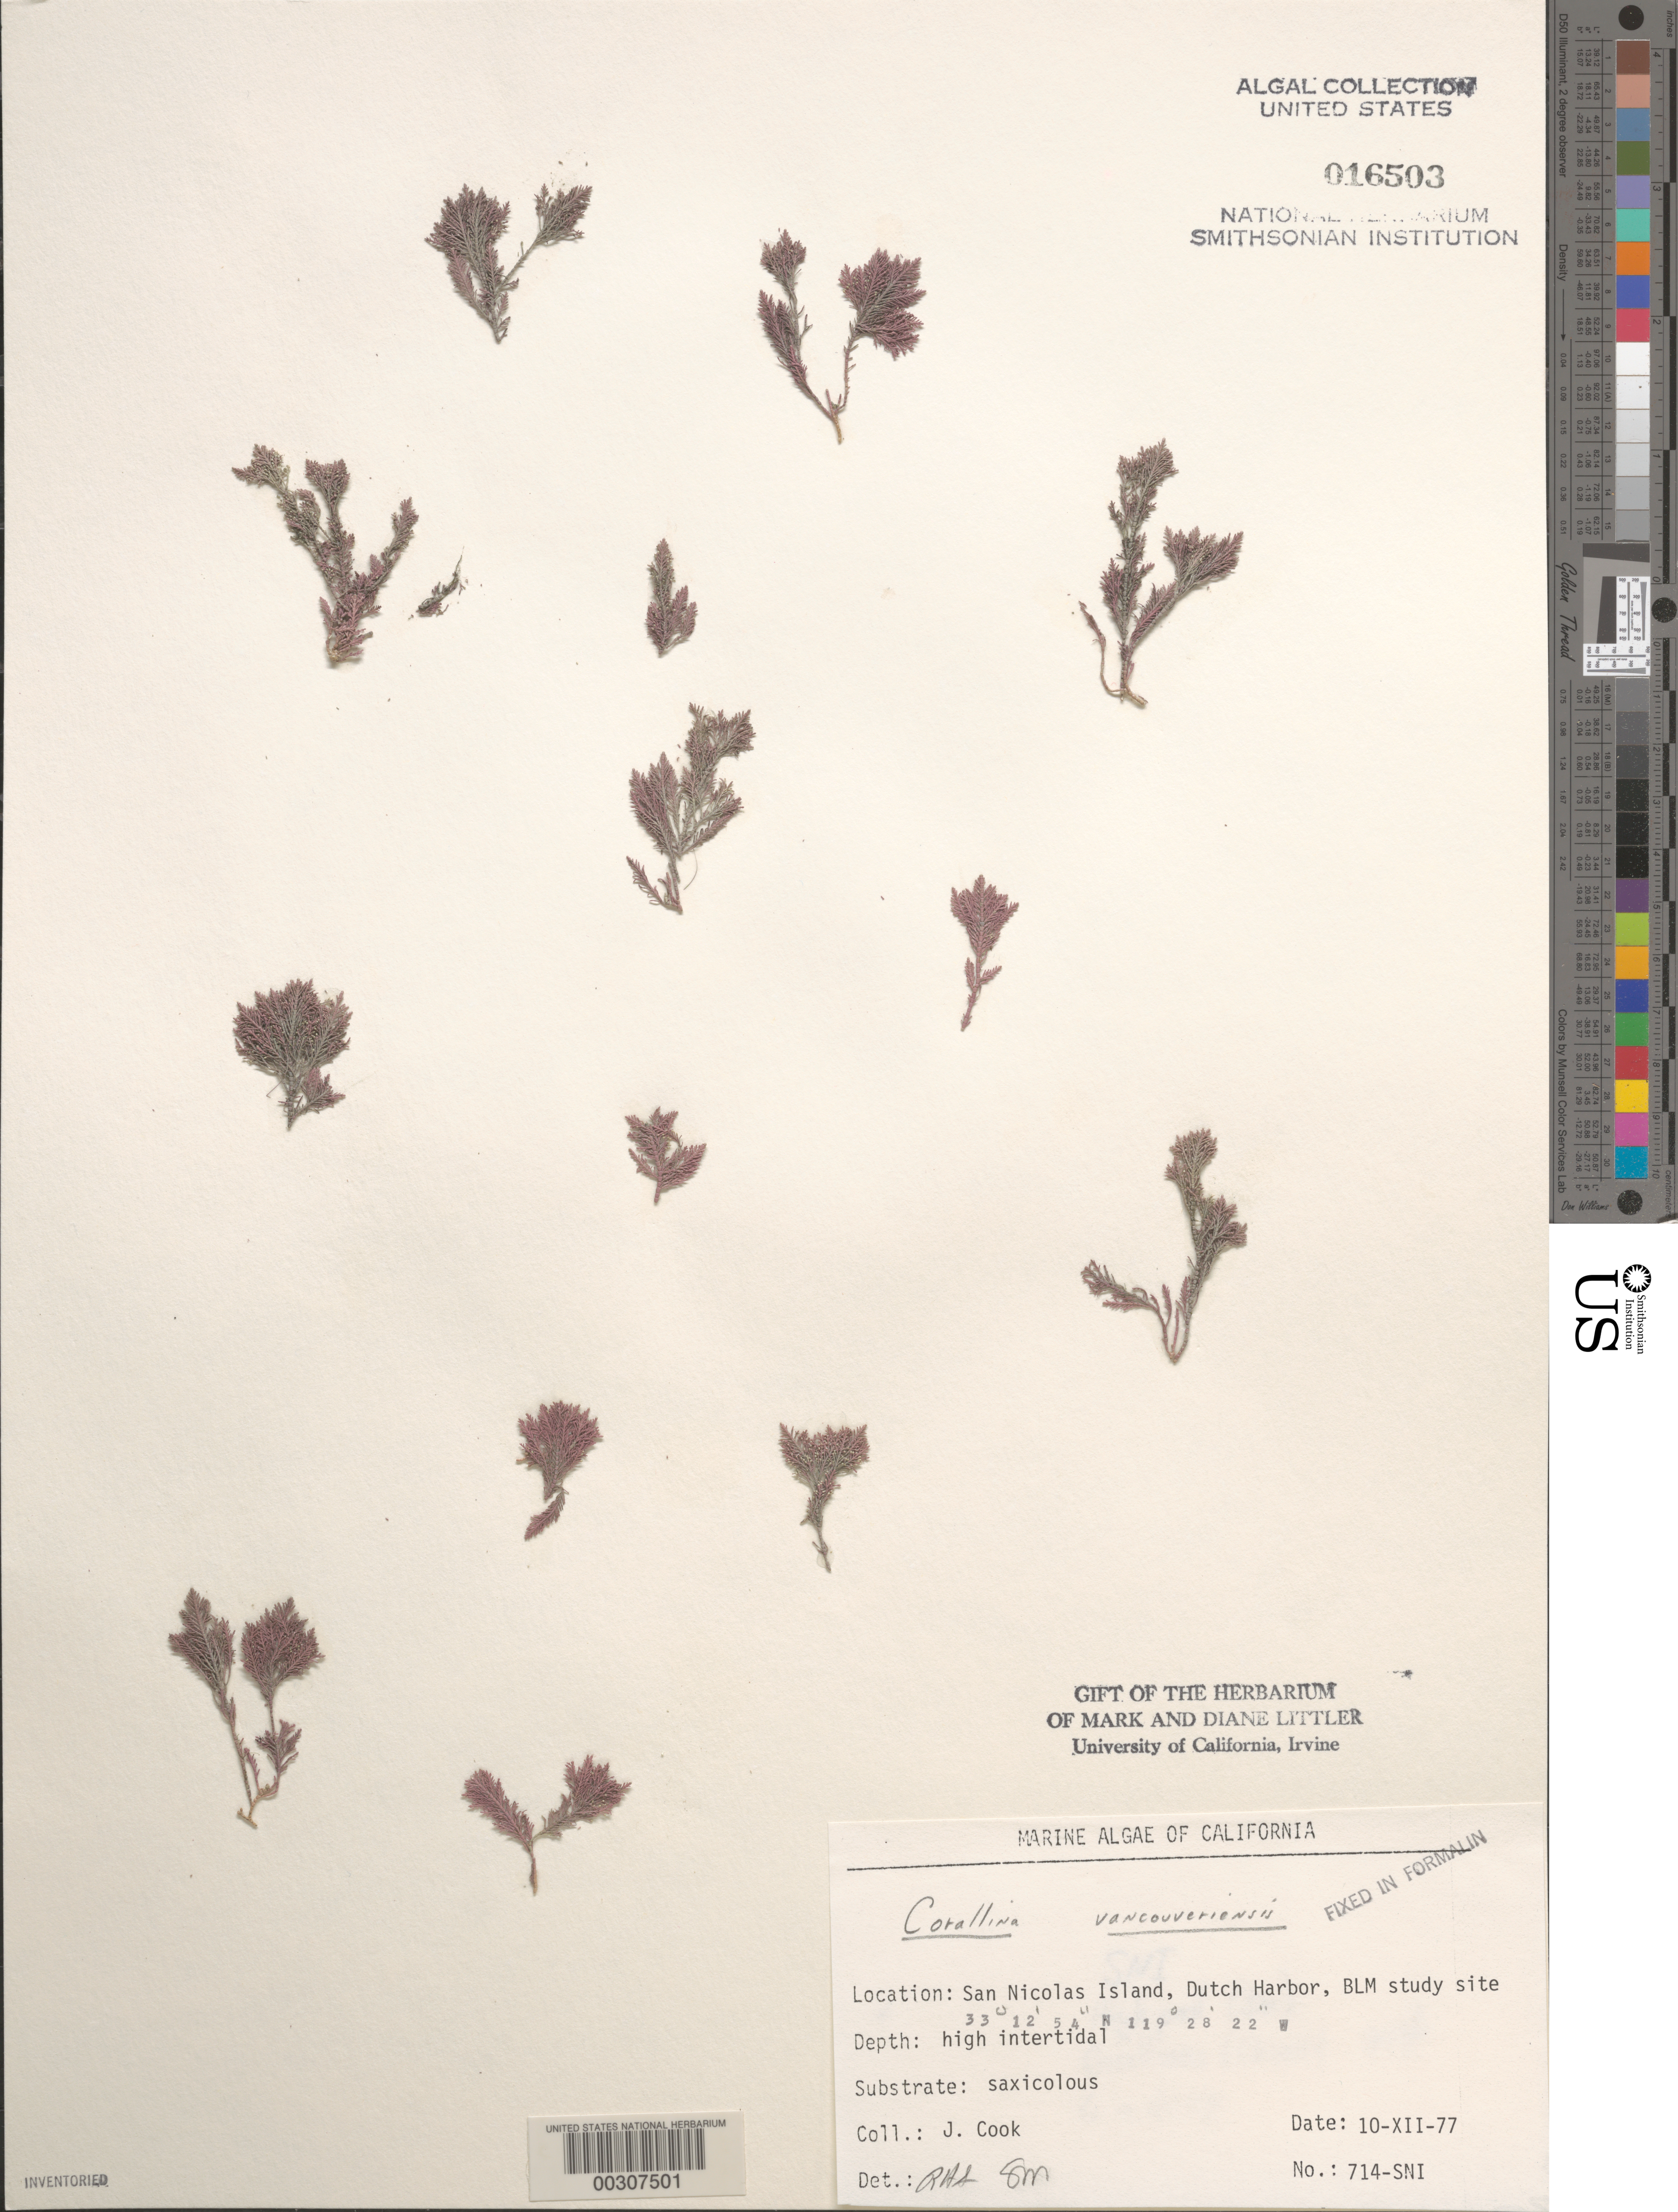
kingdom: Plantae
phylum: Rhodophyta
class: Florideophyceae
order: Corallinales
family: Corallinaceae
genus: Corallina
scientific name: Corallina vancouveriensis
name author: Yendo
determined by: Sims, Robert H.; Murray, S. N.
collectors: J. Cook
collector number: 714-sni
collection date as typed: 10 Dec 1977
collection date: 1977-12-10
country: United States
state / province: California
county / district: Ventura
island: San Nicolas Island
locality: Dutch Harbor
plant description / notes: BLM-SOCALBIGHT Rocky Intertidal Survey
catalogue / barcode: US 16503